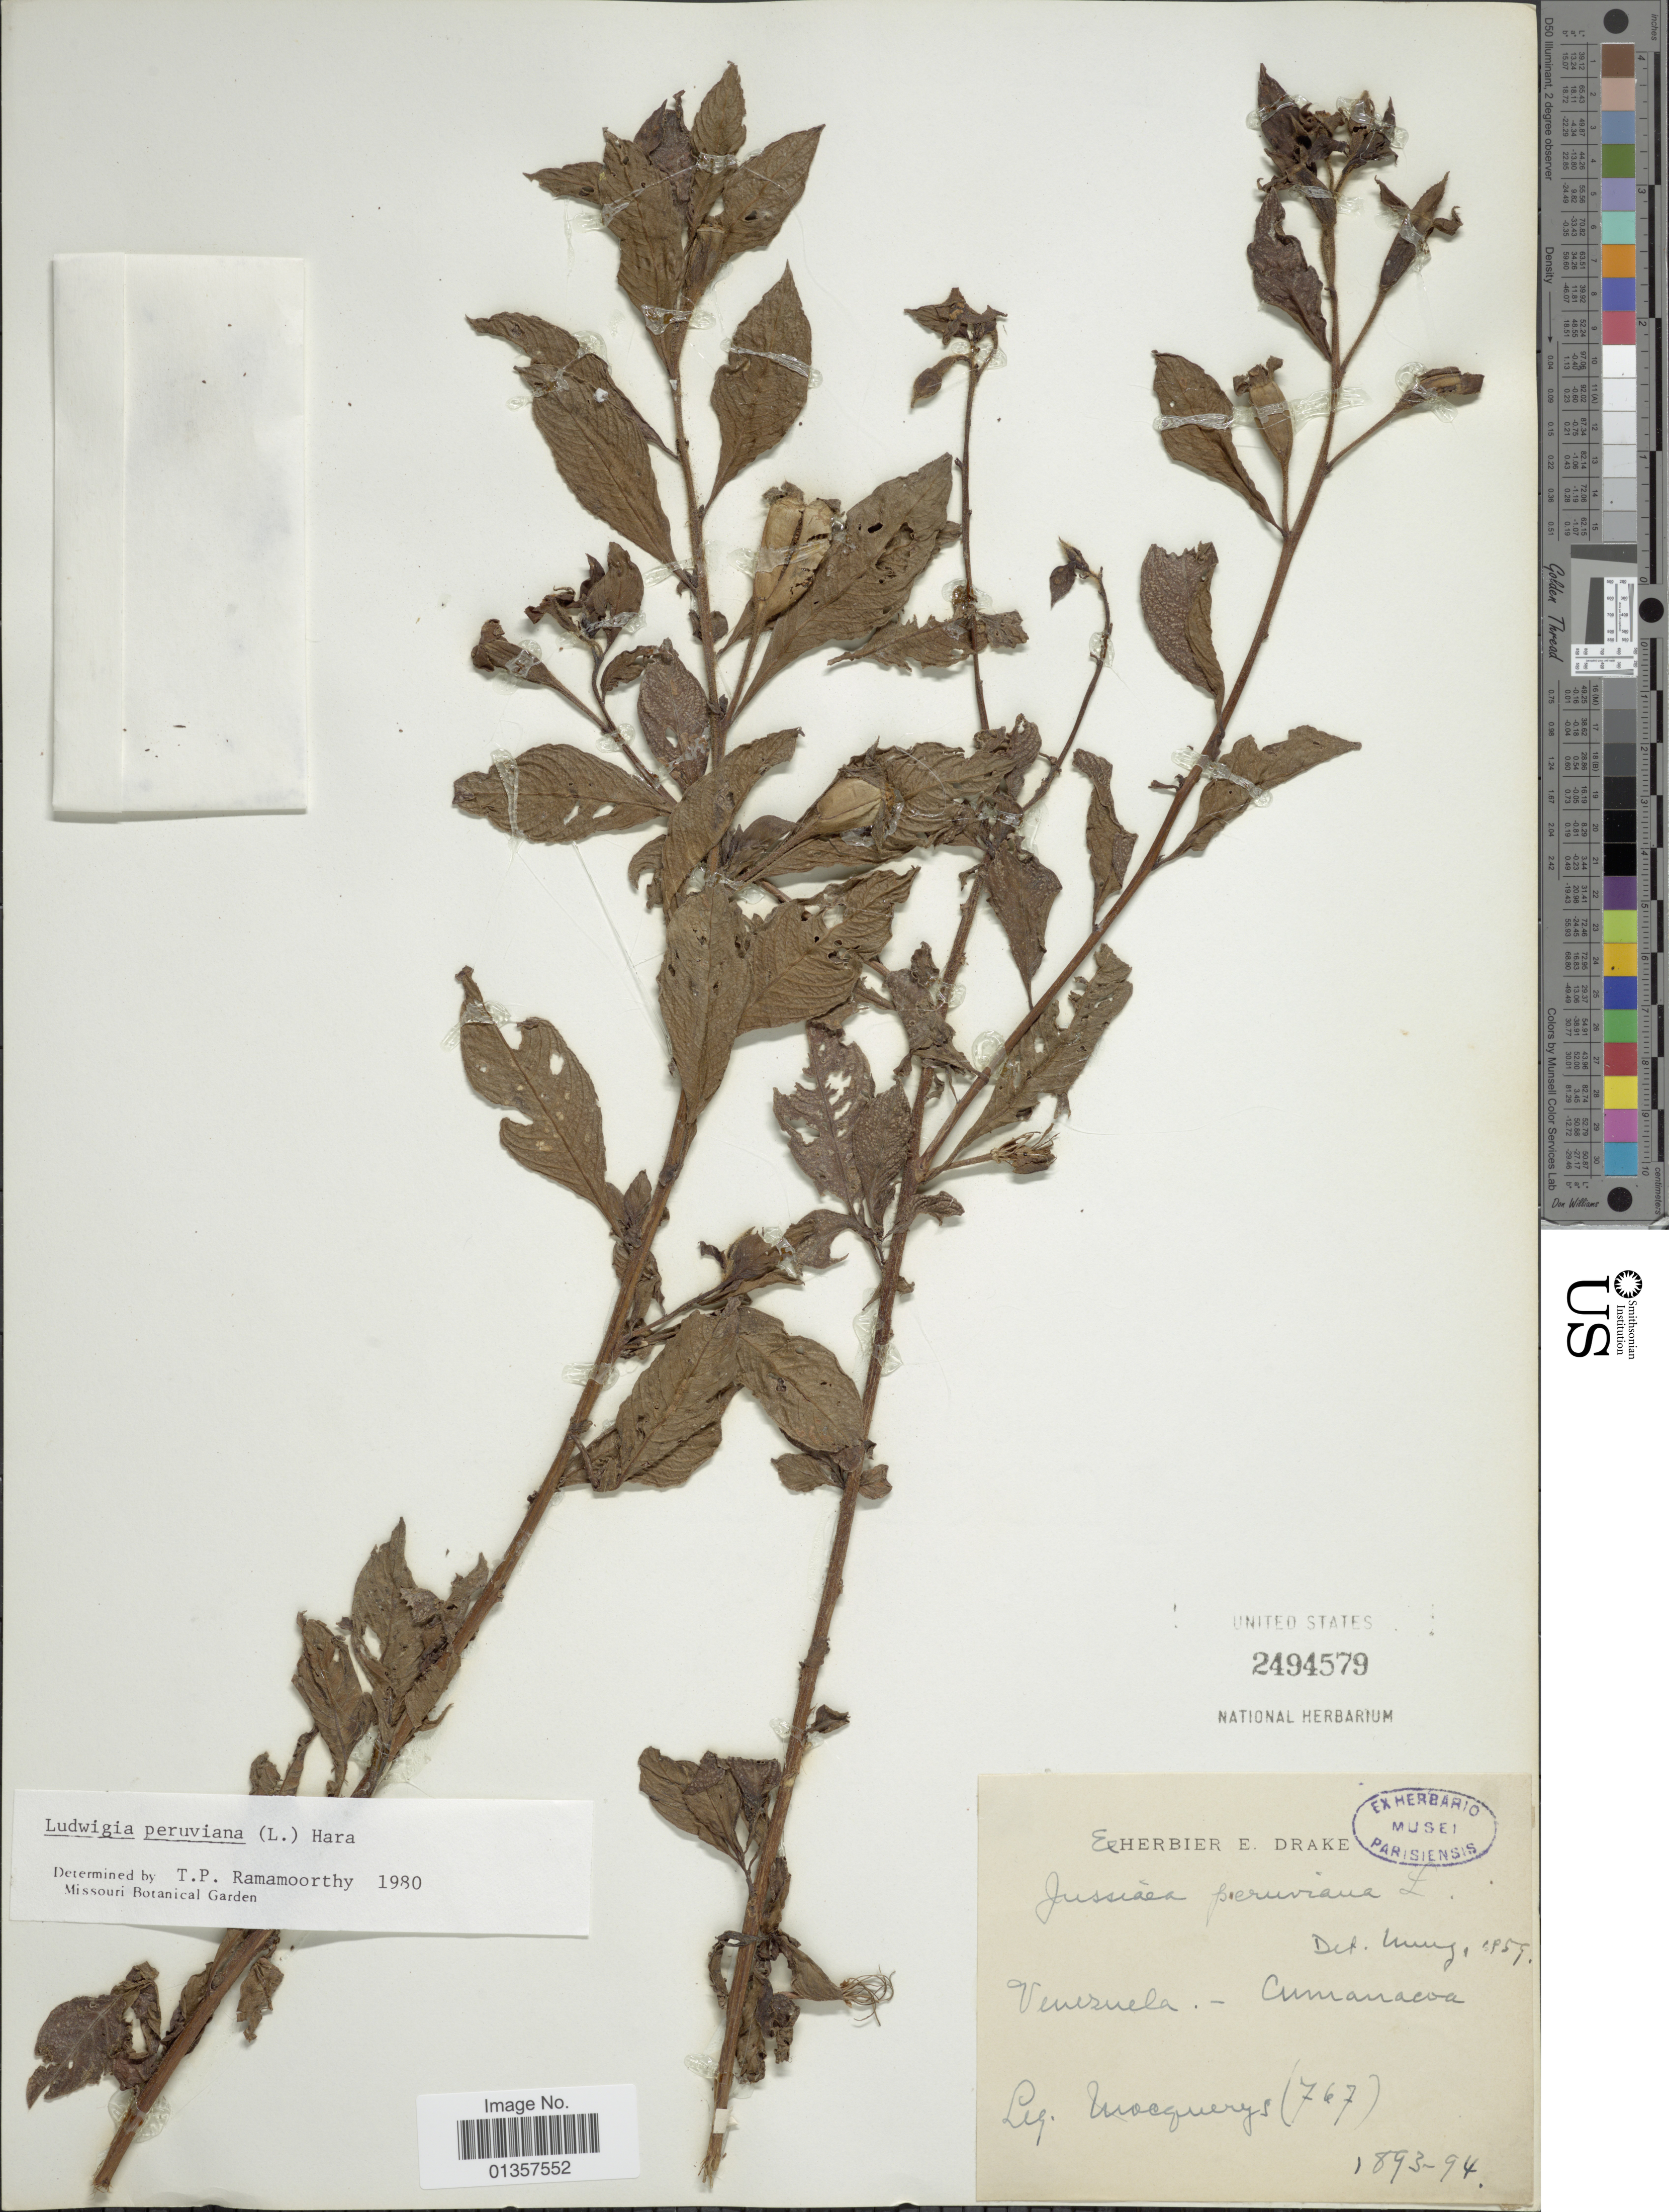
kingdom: Plantae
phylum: Tracheophyta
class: Magnoliopsida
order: Myrtales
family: Onagraceae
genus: Ludwigia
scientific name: Ludwigia peruviana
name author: (L.) H. Hara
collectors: A. Mocquerys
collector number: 767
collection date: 1893/1894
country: Venezuela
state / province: Sucre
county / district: Montes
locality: Cumanacoa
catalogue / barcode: US 2494579